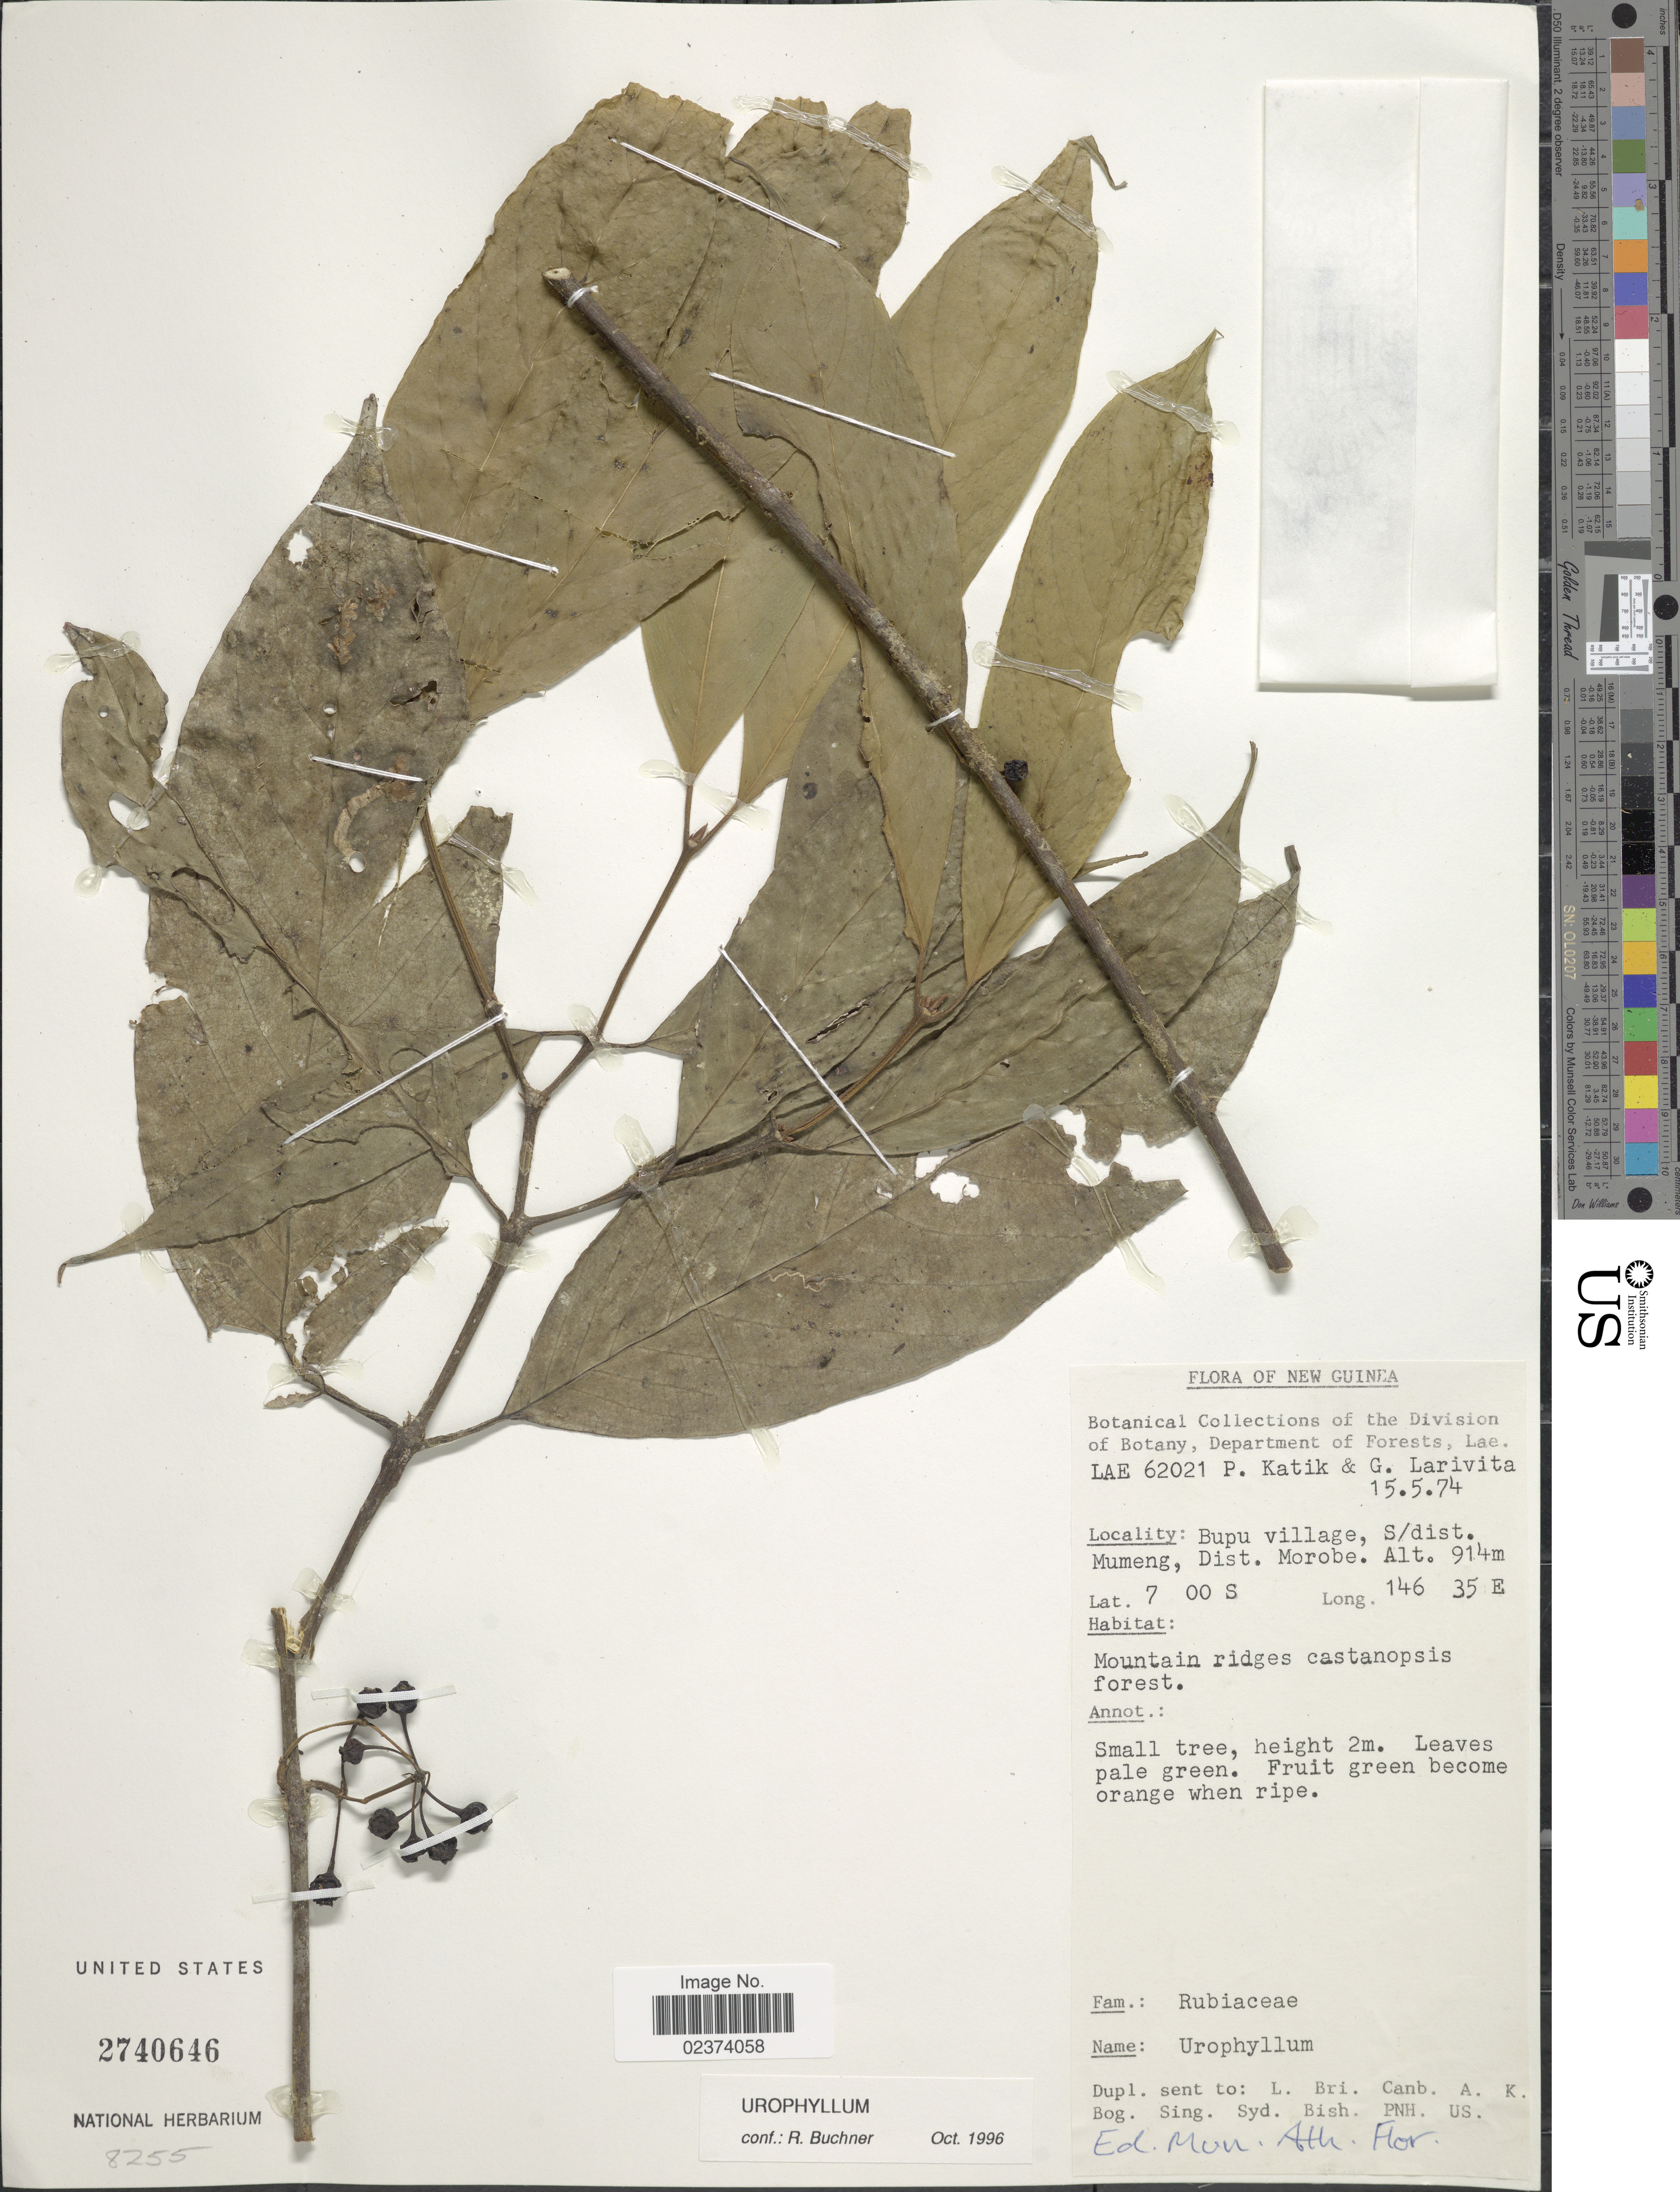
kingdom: Plantae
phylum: Tracheophyta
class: Magnoliopsida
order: Gentianales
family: Rubiaceae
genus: Urophyllum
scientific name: Urophyllum sp.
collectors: P. Katik & G. Larivita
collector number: LAE62021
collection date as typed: Transcribed d/m/y: 15/5/74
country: Papua New Guinea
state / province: Morobe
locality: New Guinea, Bupu village, S/dist. Mumeng, Dist. Morobe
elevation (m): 914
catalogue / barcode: US 2740646